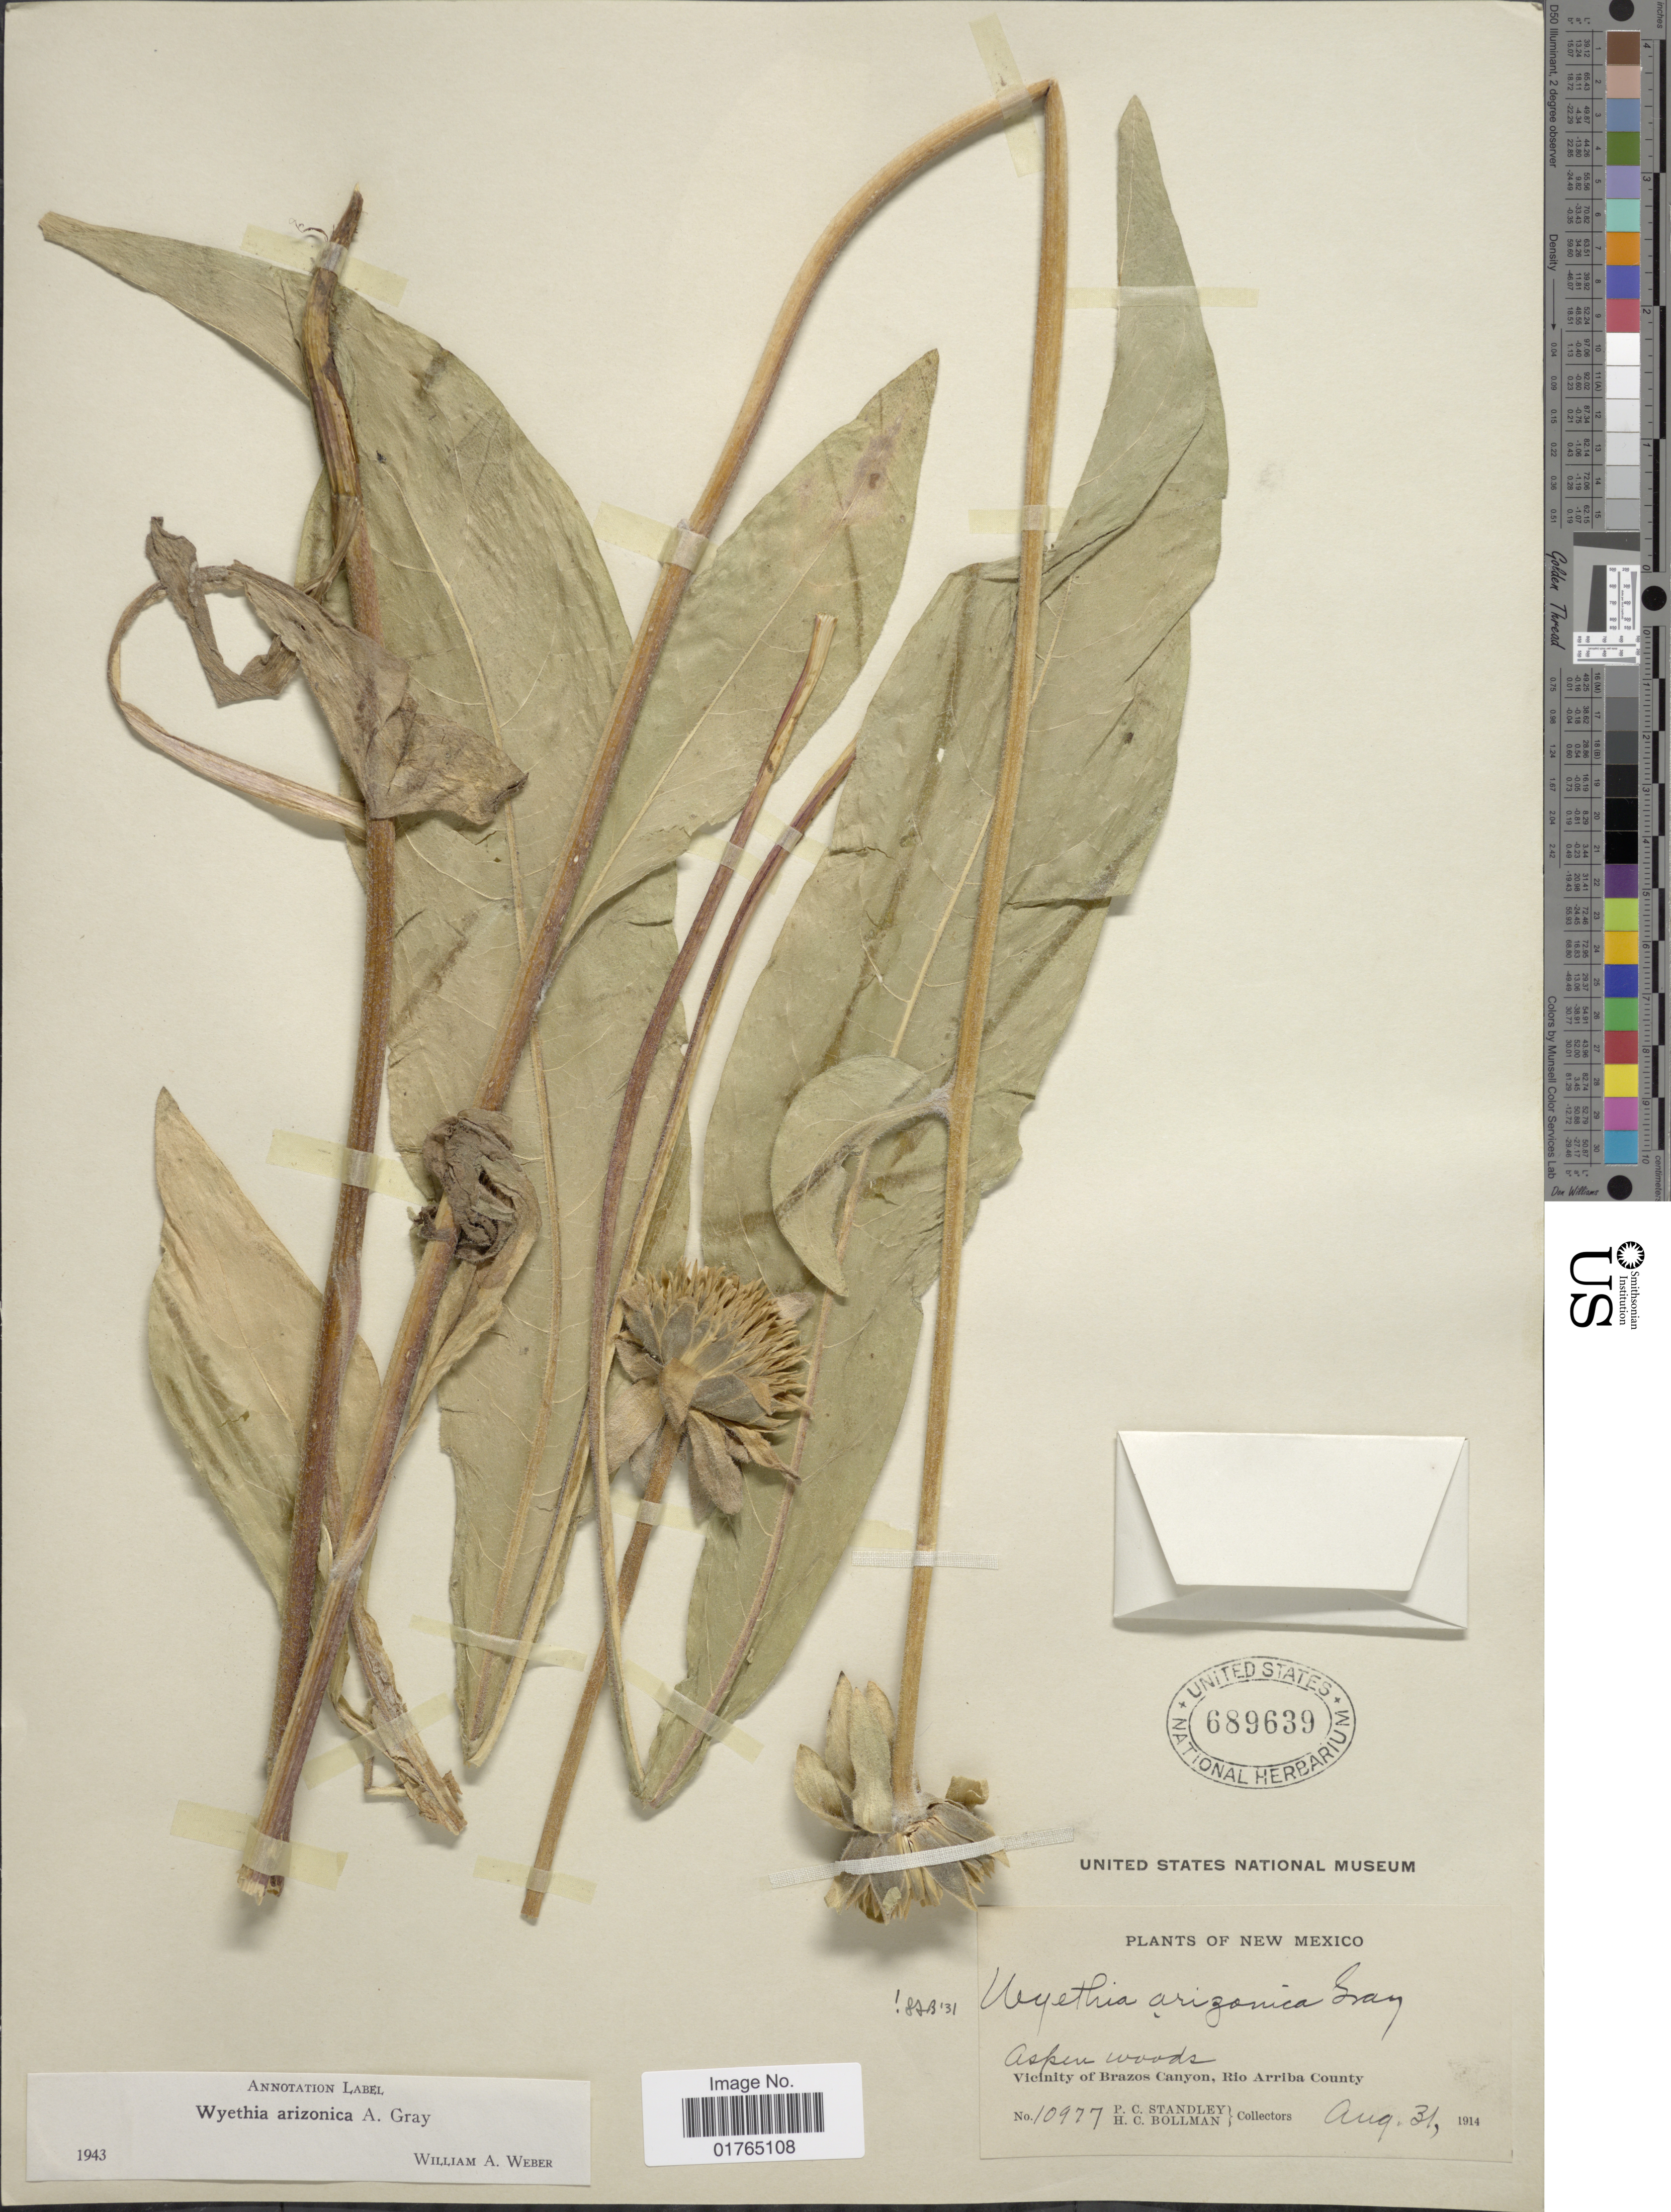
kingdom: Plantae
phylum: Tracheophyta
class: Magnoliopsida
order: Asterales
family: Asteraceae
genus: Wyethia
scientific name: Wyethia arizonica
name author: A. Gray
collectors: P. C. Standley & H. C. Bollman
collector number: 10977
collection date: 1914-08-31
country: United States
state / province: New Mexico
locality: Vicinity of Brazos Canyon, Rio Arriba County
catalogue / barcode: US 689639